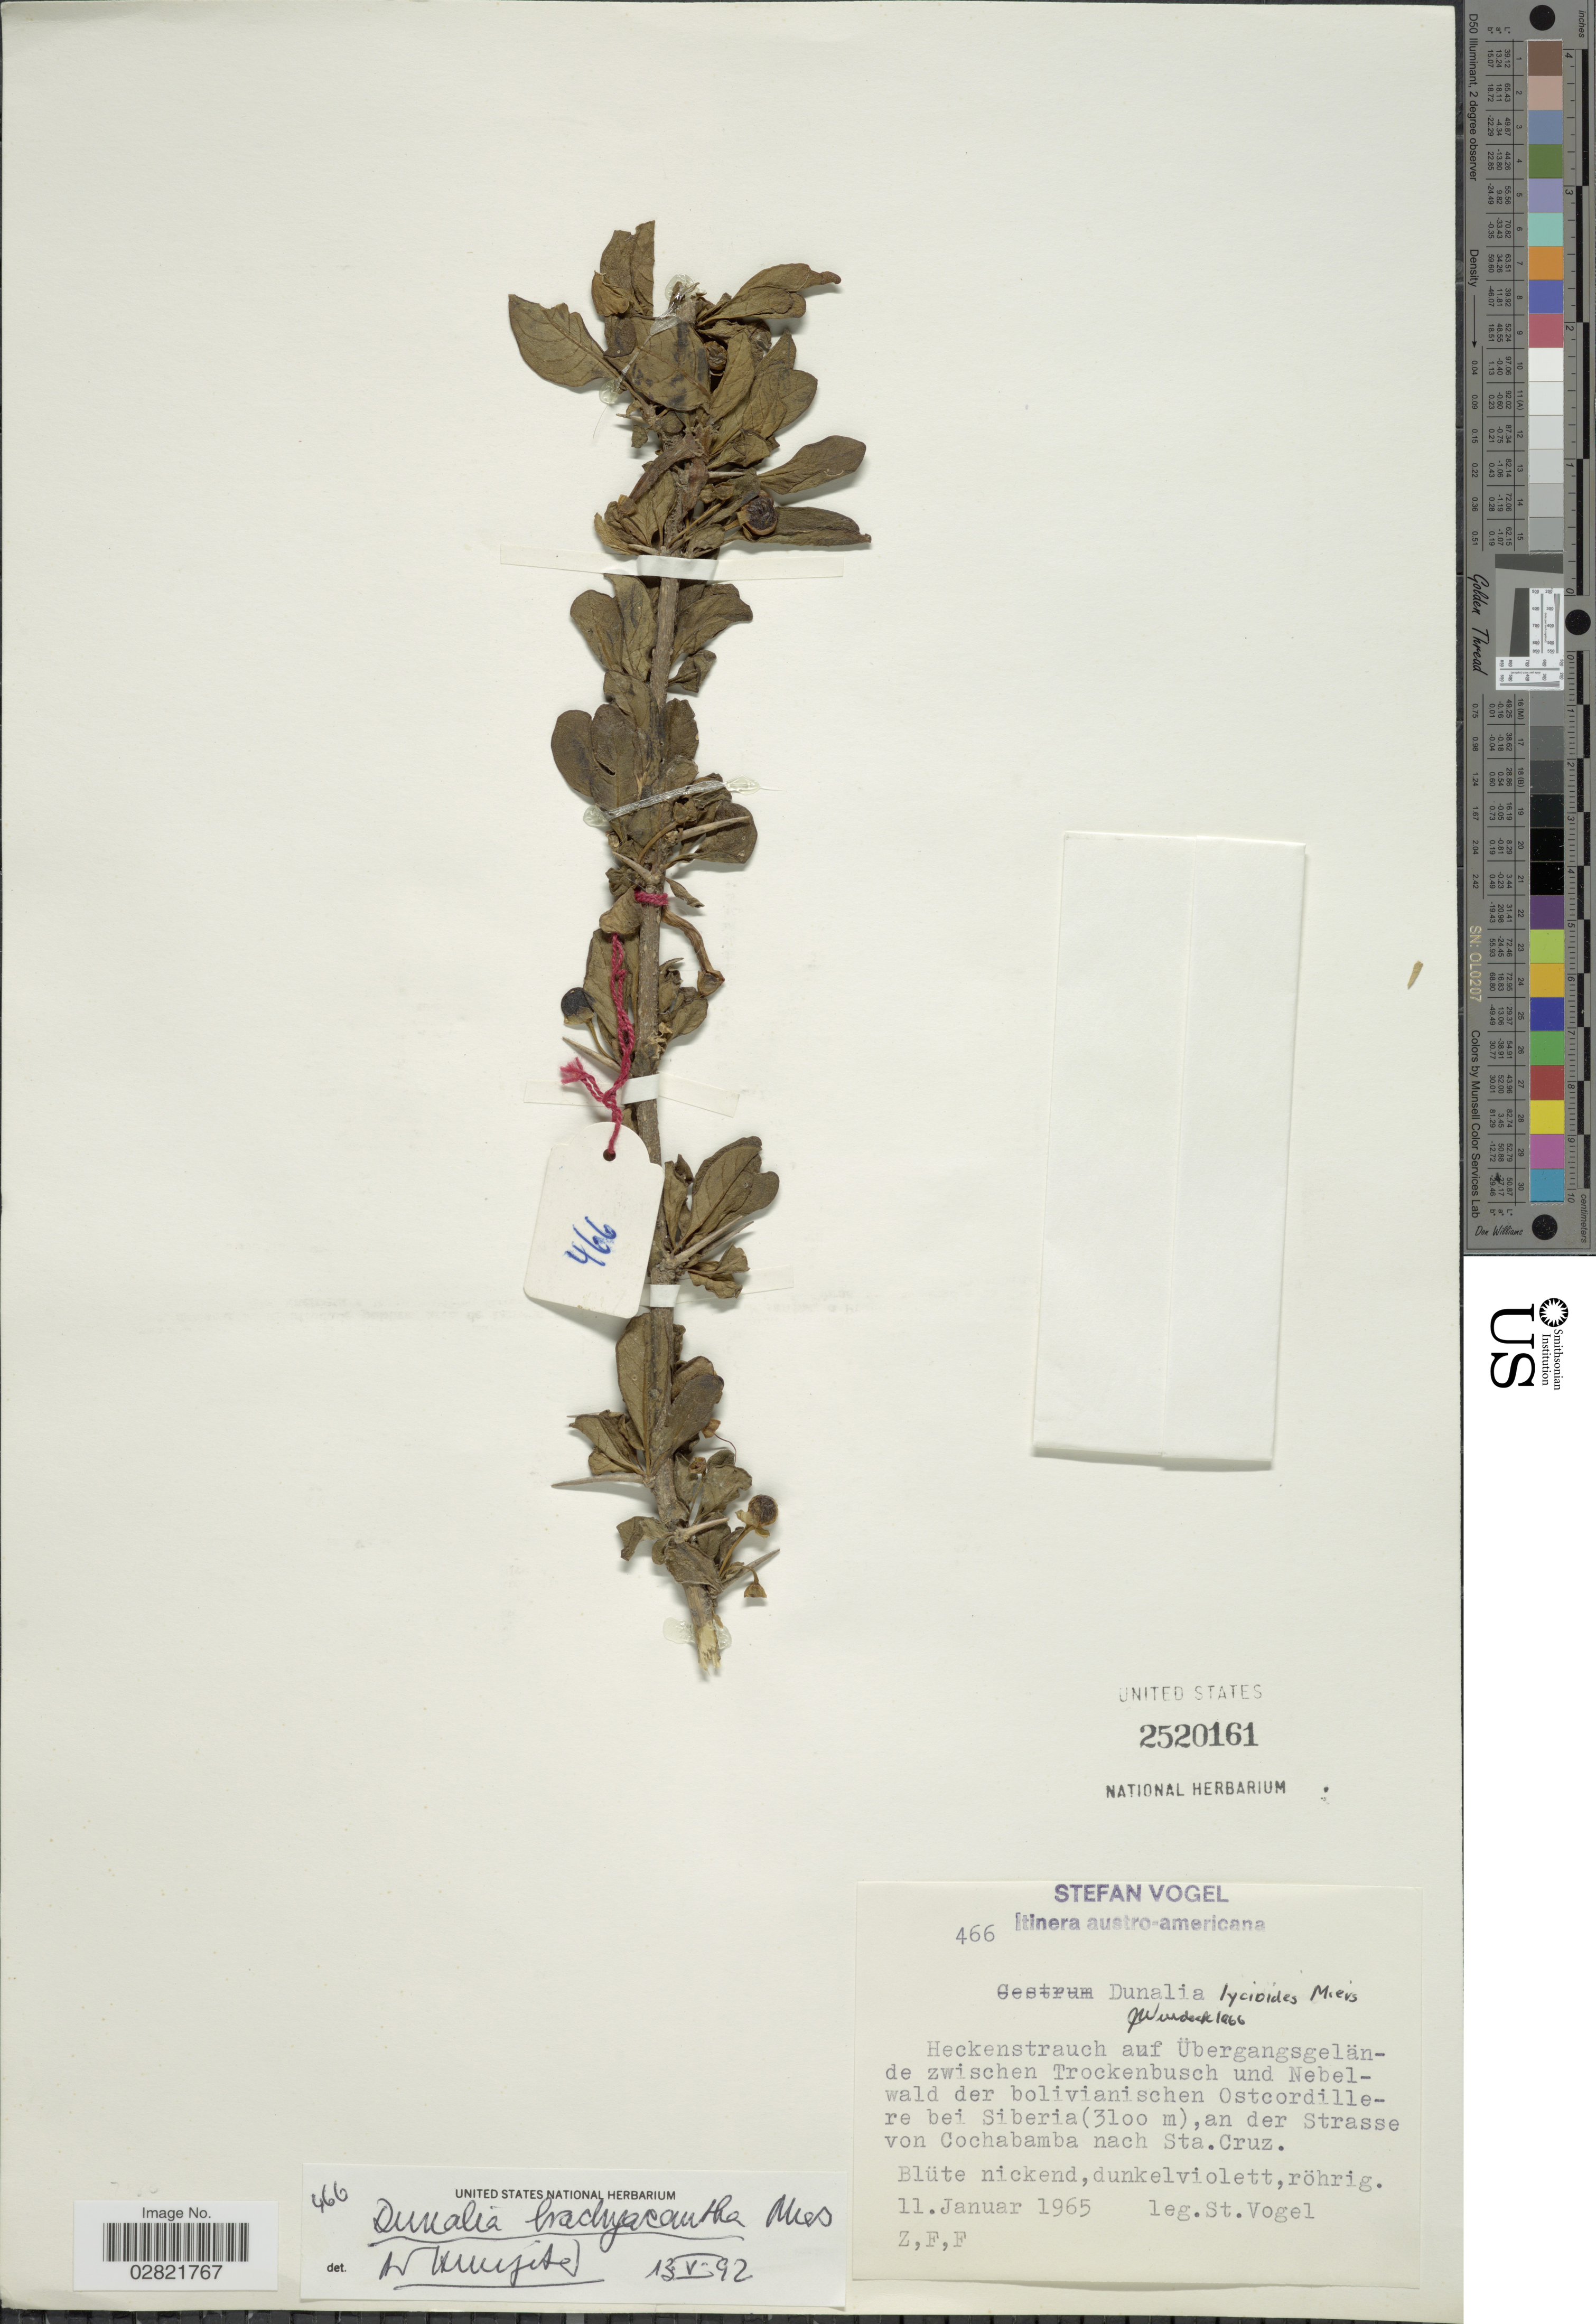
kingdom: Plantae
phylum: Tracheophyta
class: Magnoliopsida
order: Solanales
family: Solanaceae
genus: Dunalia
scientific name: Dunalia brachyacantha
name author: Miers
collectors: S. Vogel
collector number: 466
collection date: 1965-01-11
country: Bolivia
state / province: Cochabamba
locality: Itinera austro-americana. Heckenstrauch auf Übergangsgelände zwischen Trockenbusch und Nebelwald der bolivianischen Ostcordillere bei Siberia, an der Strasse von Cochabamba nach Sta. Cruz.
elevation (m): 3100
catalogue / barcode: US 2520161